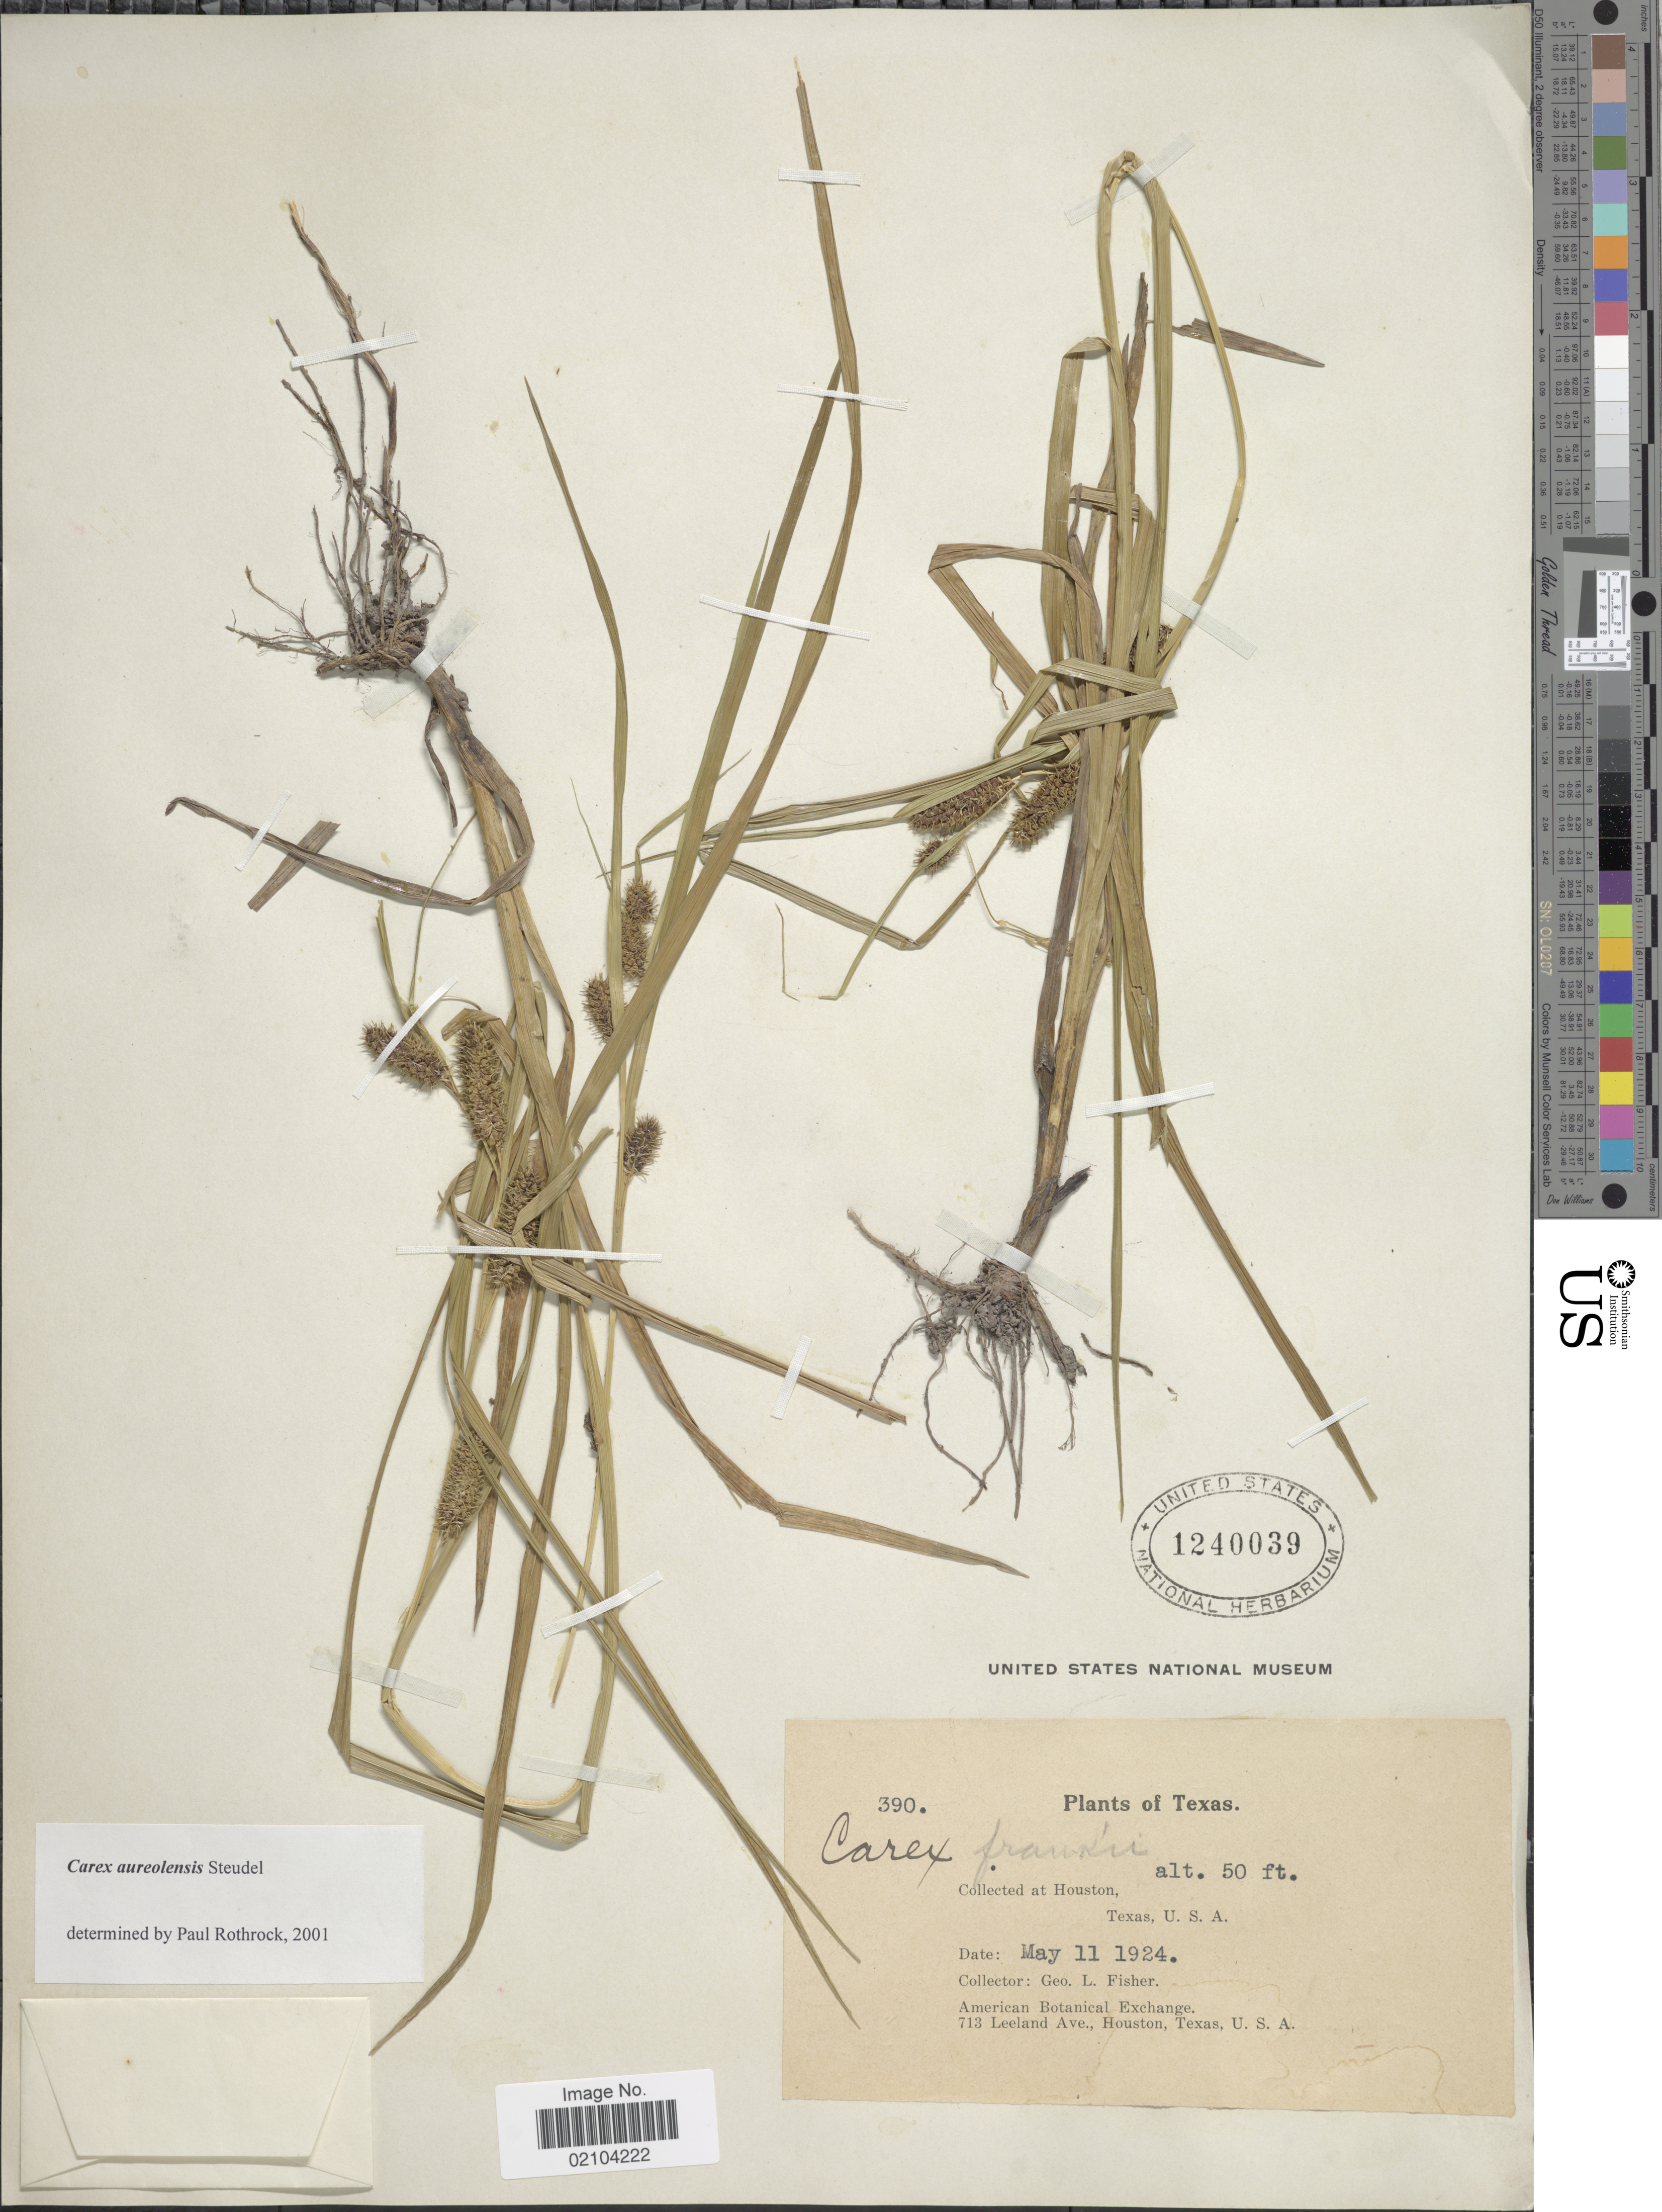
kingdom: Plantae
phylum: Tracheophyta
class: Liliopsida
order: Poales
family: Cyperaceae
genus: Carex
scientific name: Carex aureolensis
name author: Steud.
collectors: G. L. Fisher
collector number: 390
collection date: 1924-05-11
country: United States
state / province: Texas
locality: Texas, At Houston. Texas, U.S.A.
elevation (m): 15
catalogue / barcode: US 1240039